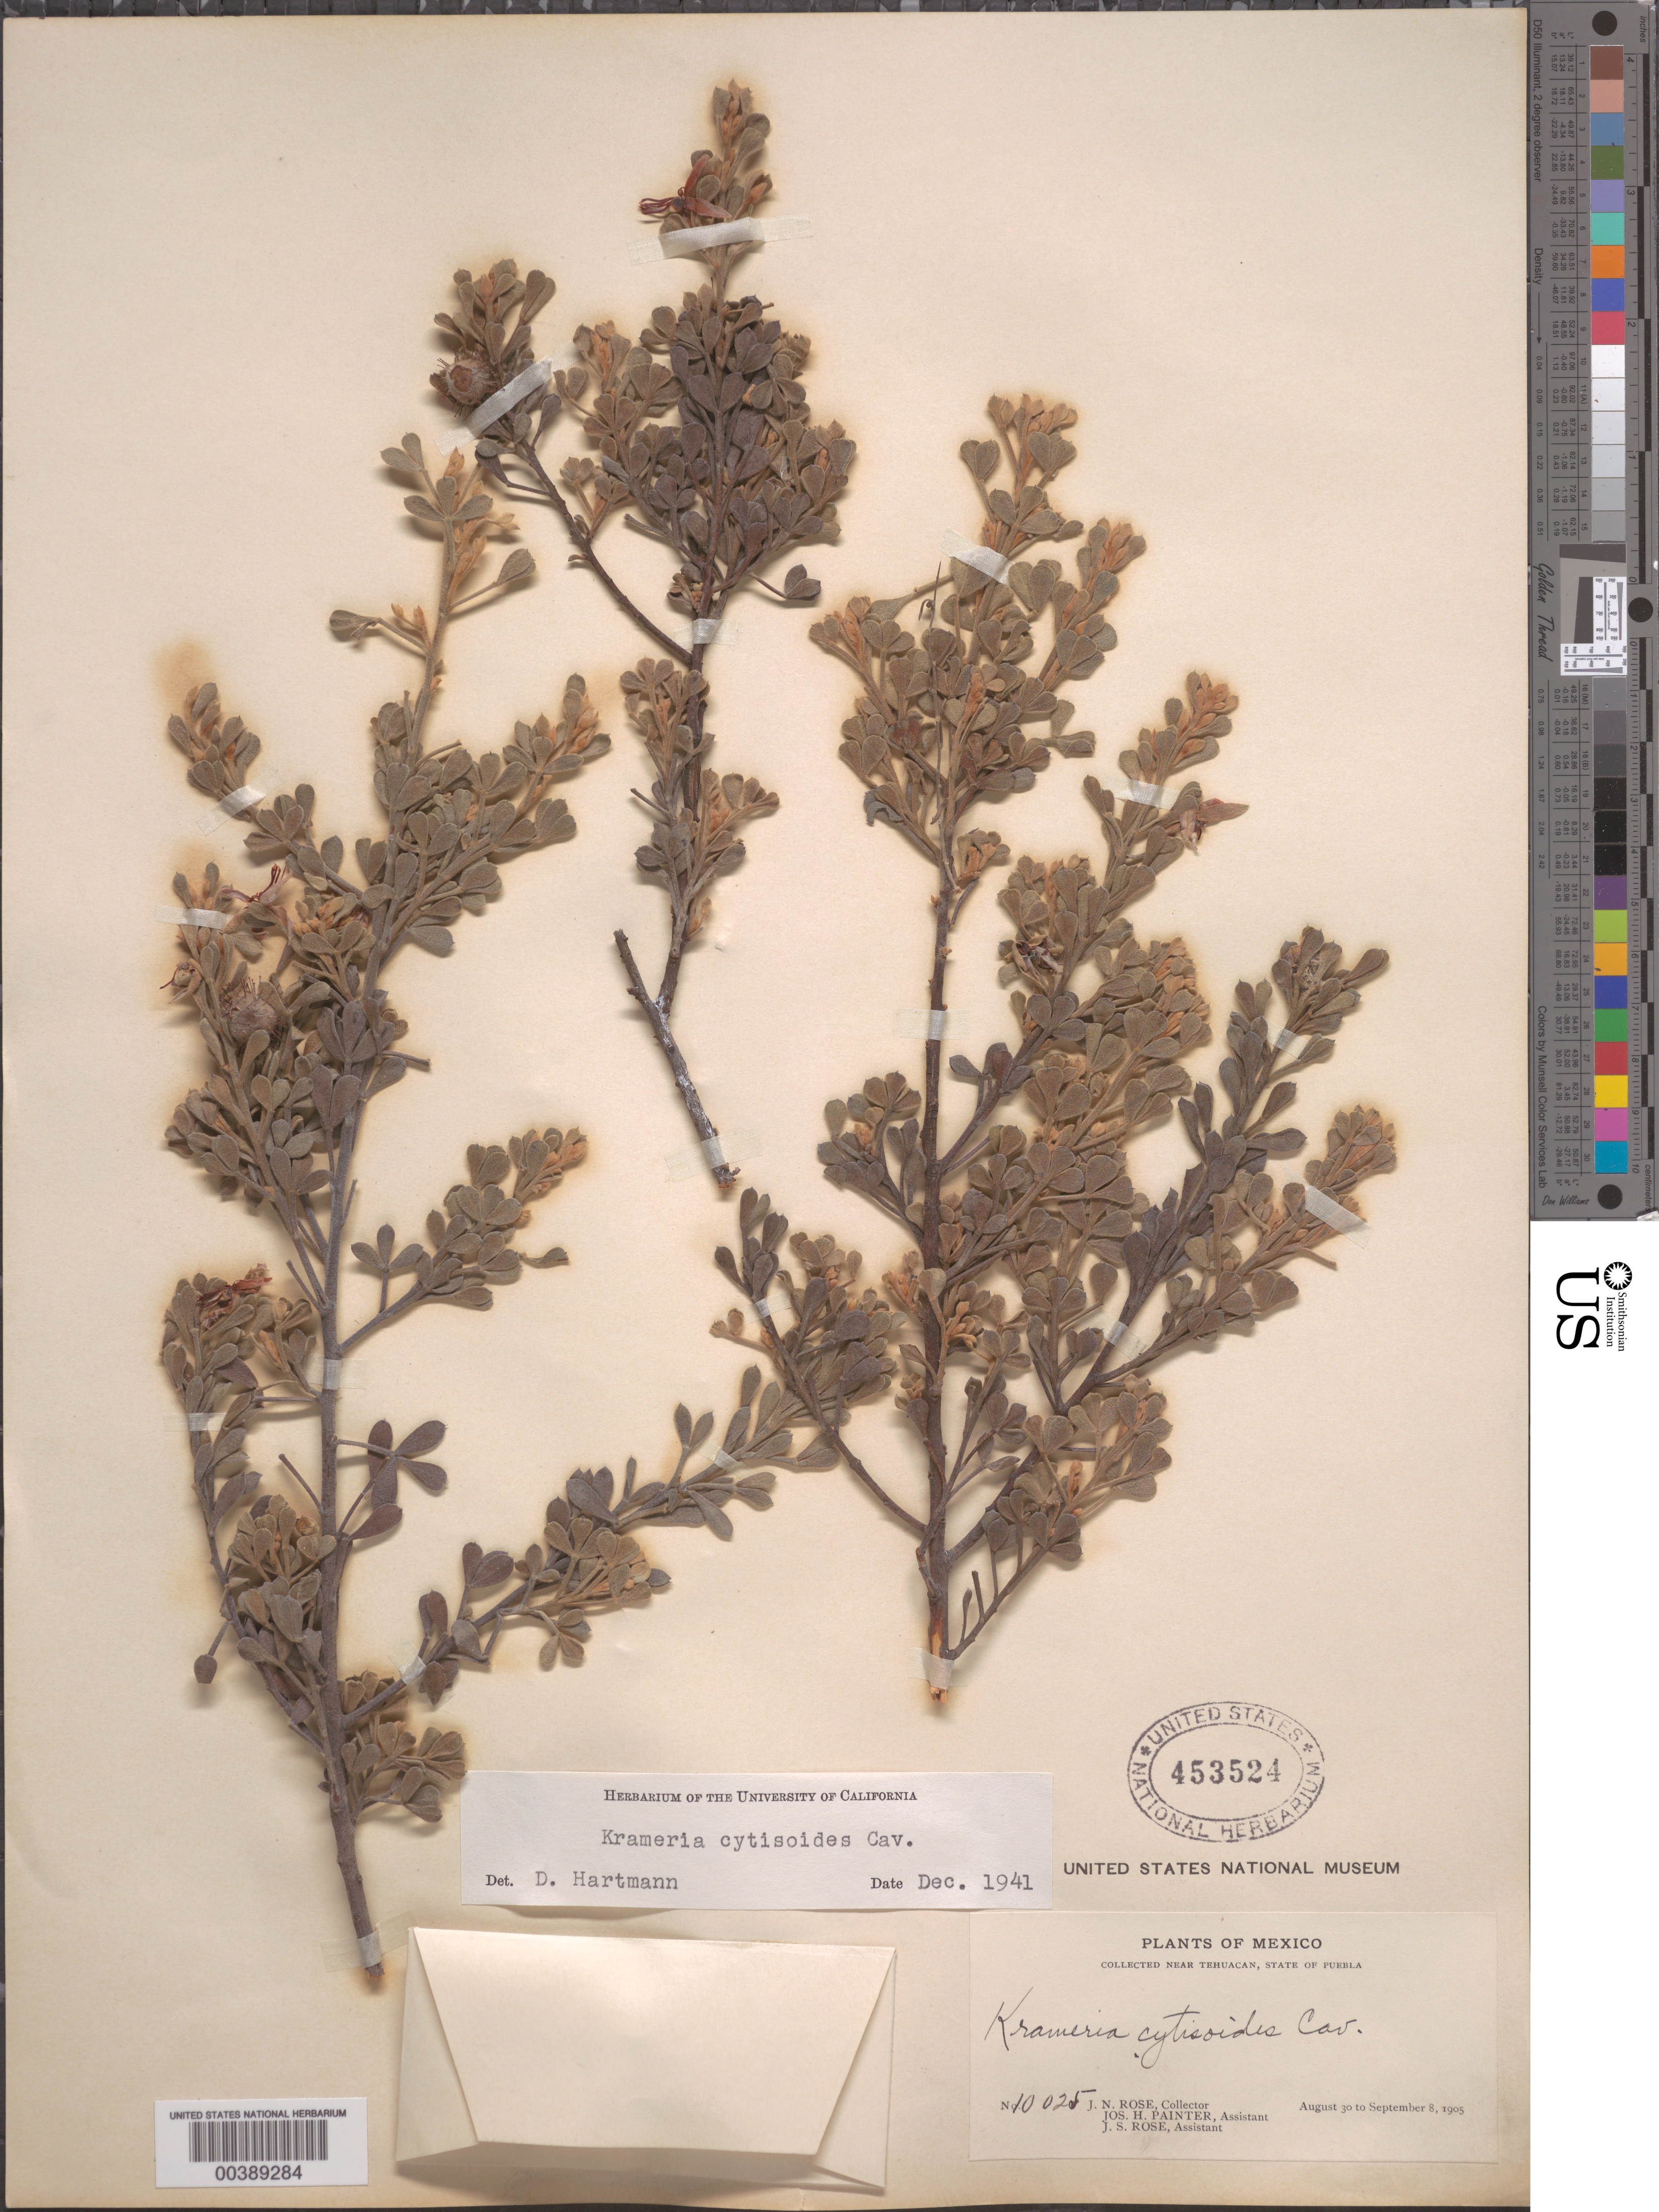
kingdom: Plantae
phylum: Tracheophyta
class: Magnoliopsida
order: Zygophyllales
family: Krameriaceae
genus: Krameria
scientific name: Krameria cytisoides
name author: Cav.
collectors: J. N. Rose, J. H. Painter & J. S. Rose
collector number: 10025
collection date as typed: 30 Aug 1905 to 08 Sep 1905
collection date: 1905-08-30/1905-09-08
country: Mexico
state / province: Puebla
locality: Near Tehuacan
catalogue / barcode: US 453524